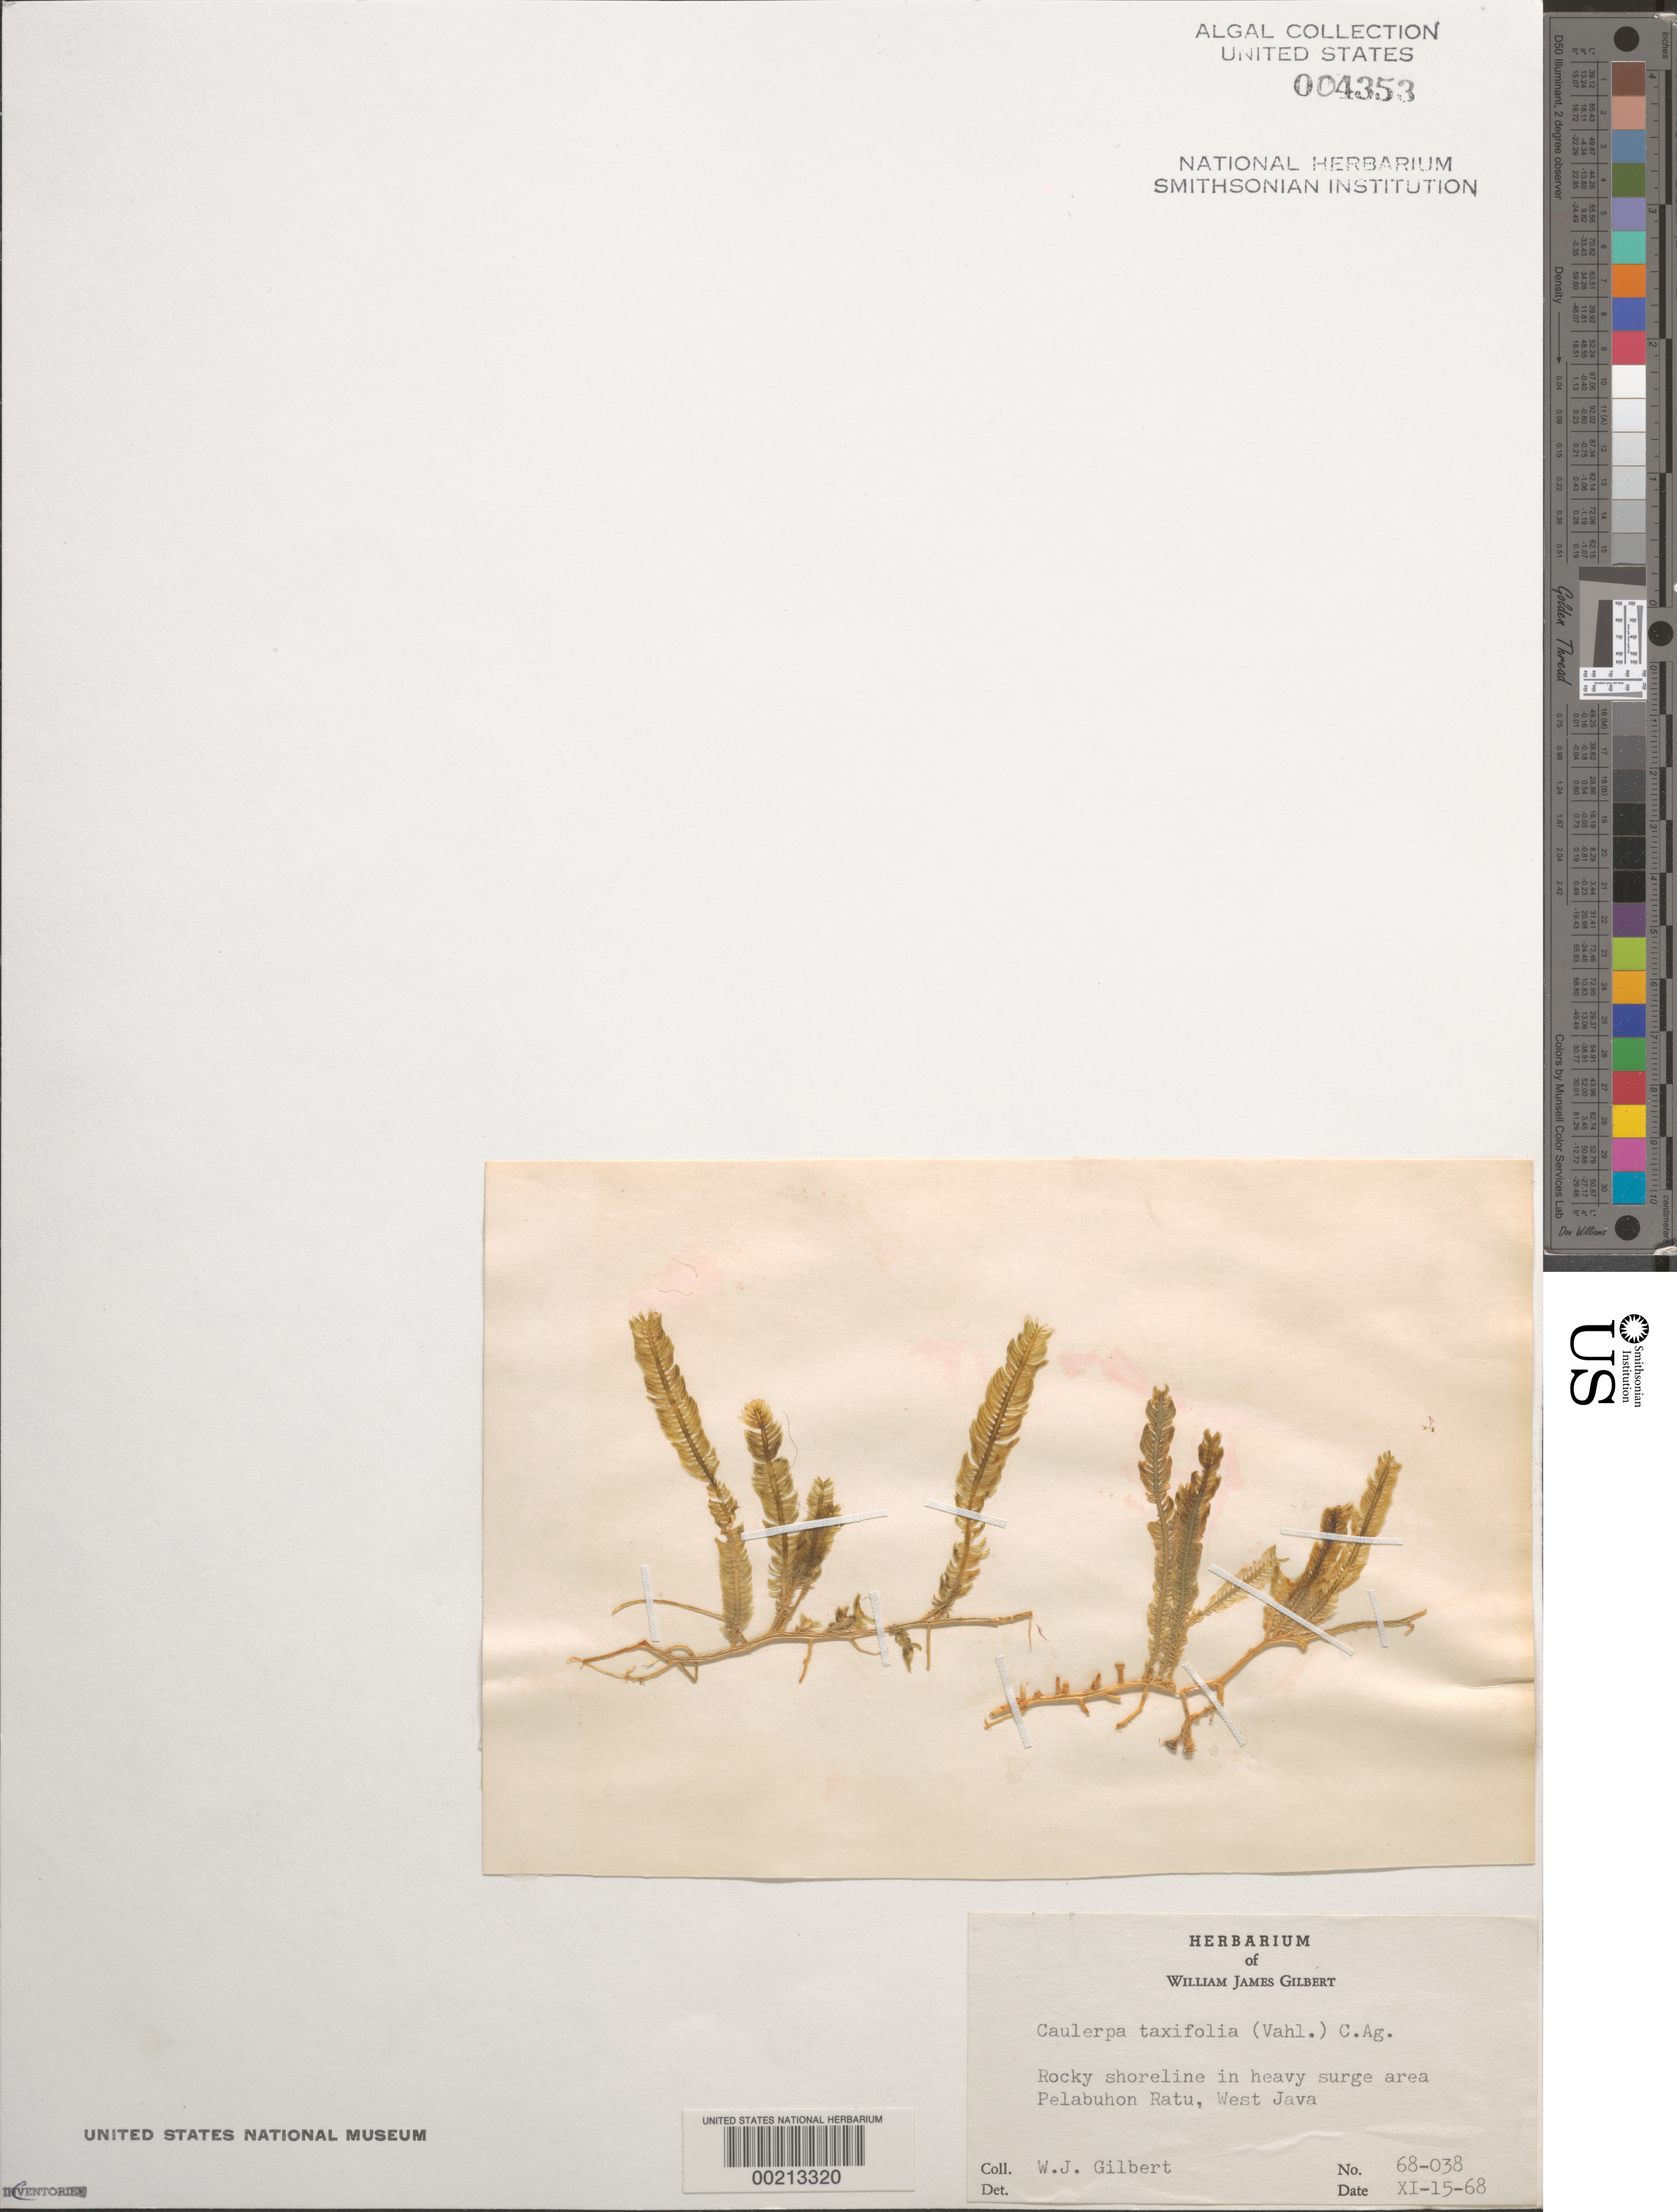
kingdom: Plantae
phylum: Chlorophyta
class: Ulvophyceae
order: Bryopsidales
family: Caulerpaceae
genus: Caulerpa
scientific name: Caulerpa taxifolia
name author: (M. Vahl) C. Agardh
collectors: W. J. Gilbert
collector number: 68-038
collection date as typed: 15 Nov 1968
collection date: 1968-11-15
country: Indonesia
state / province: Java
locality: Pelabuhan ratu, west java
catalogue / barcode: US 4353